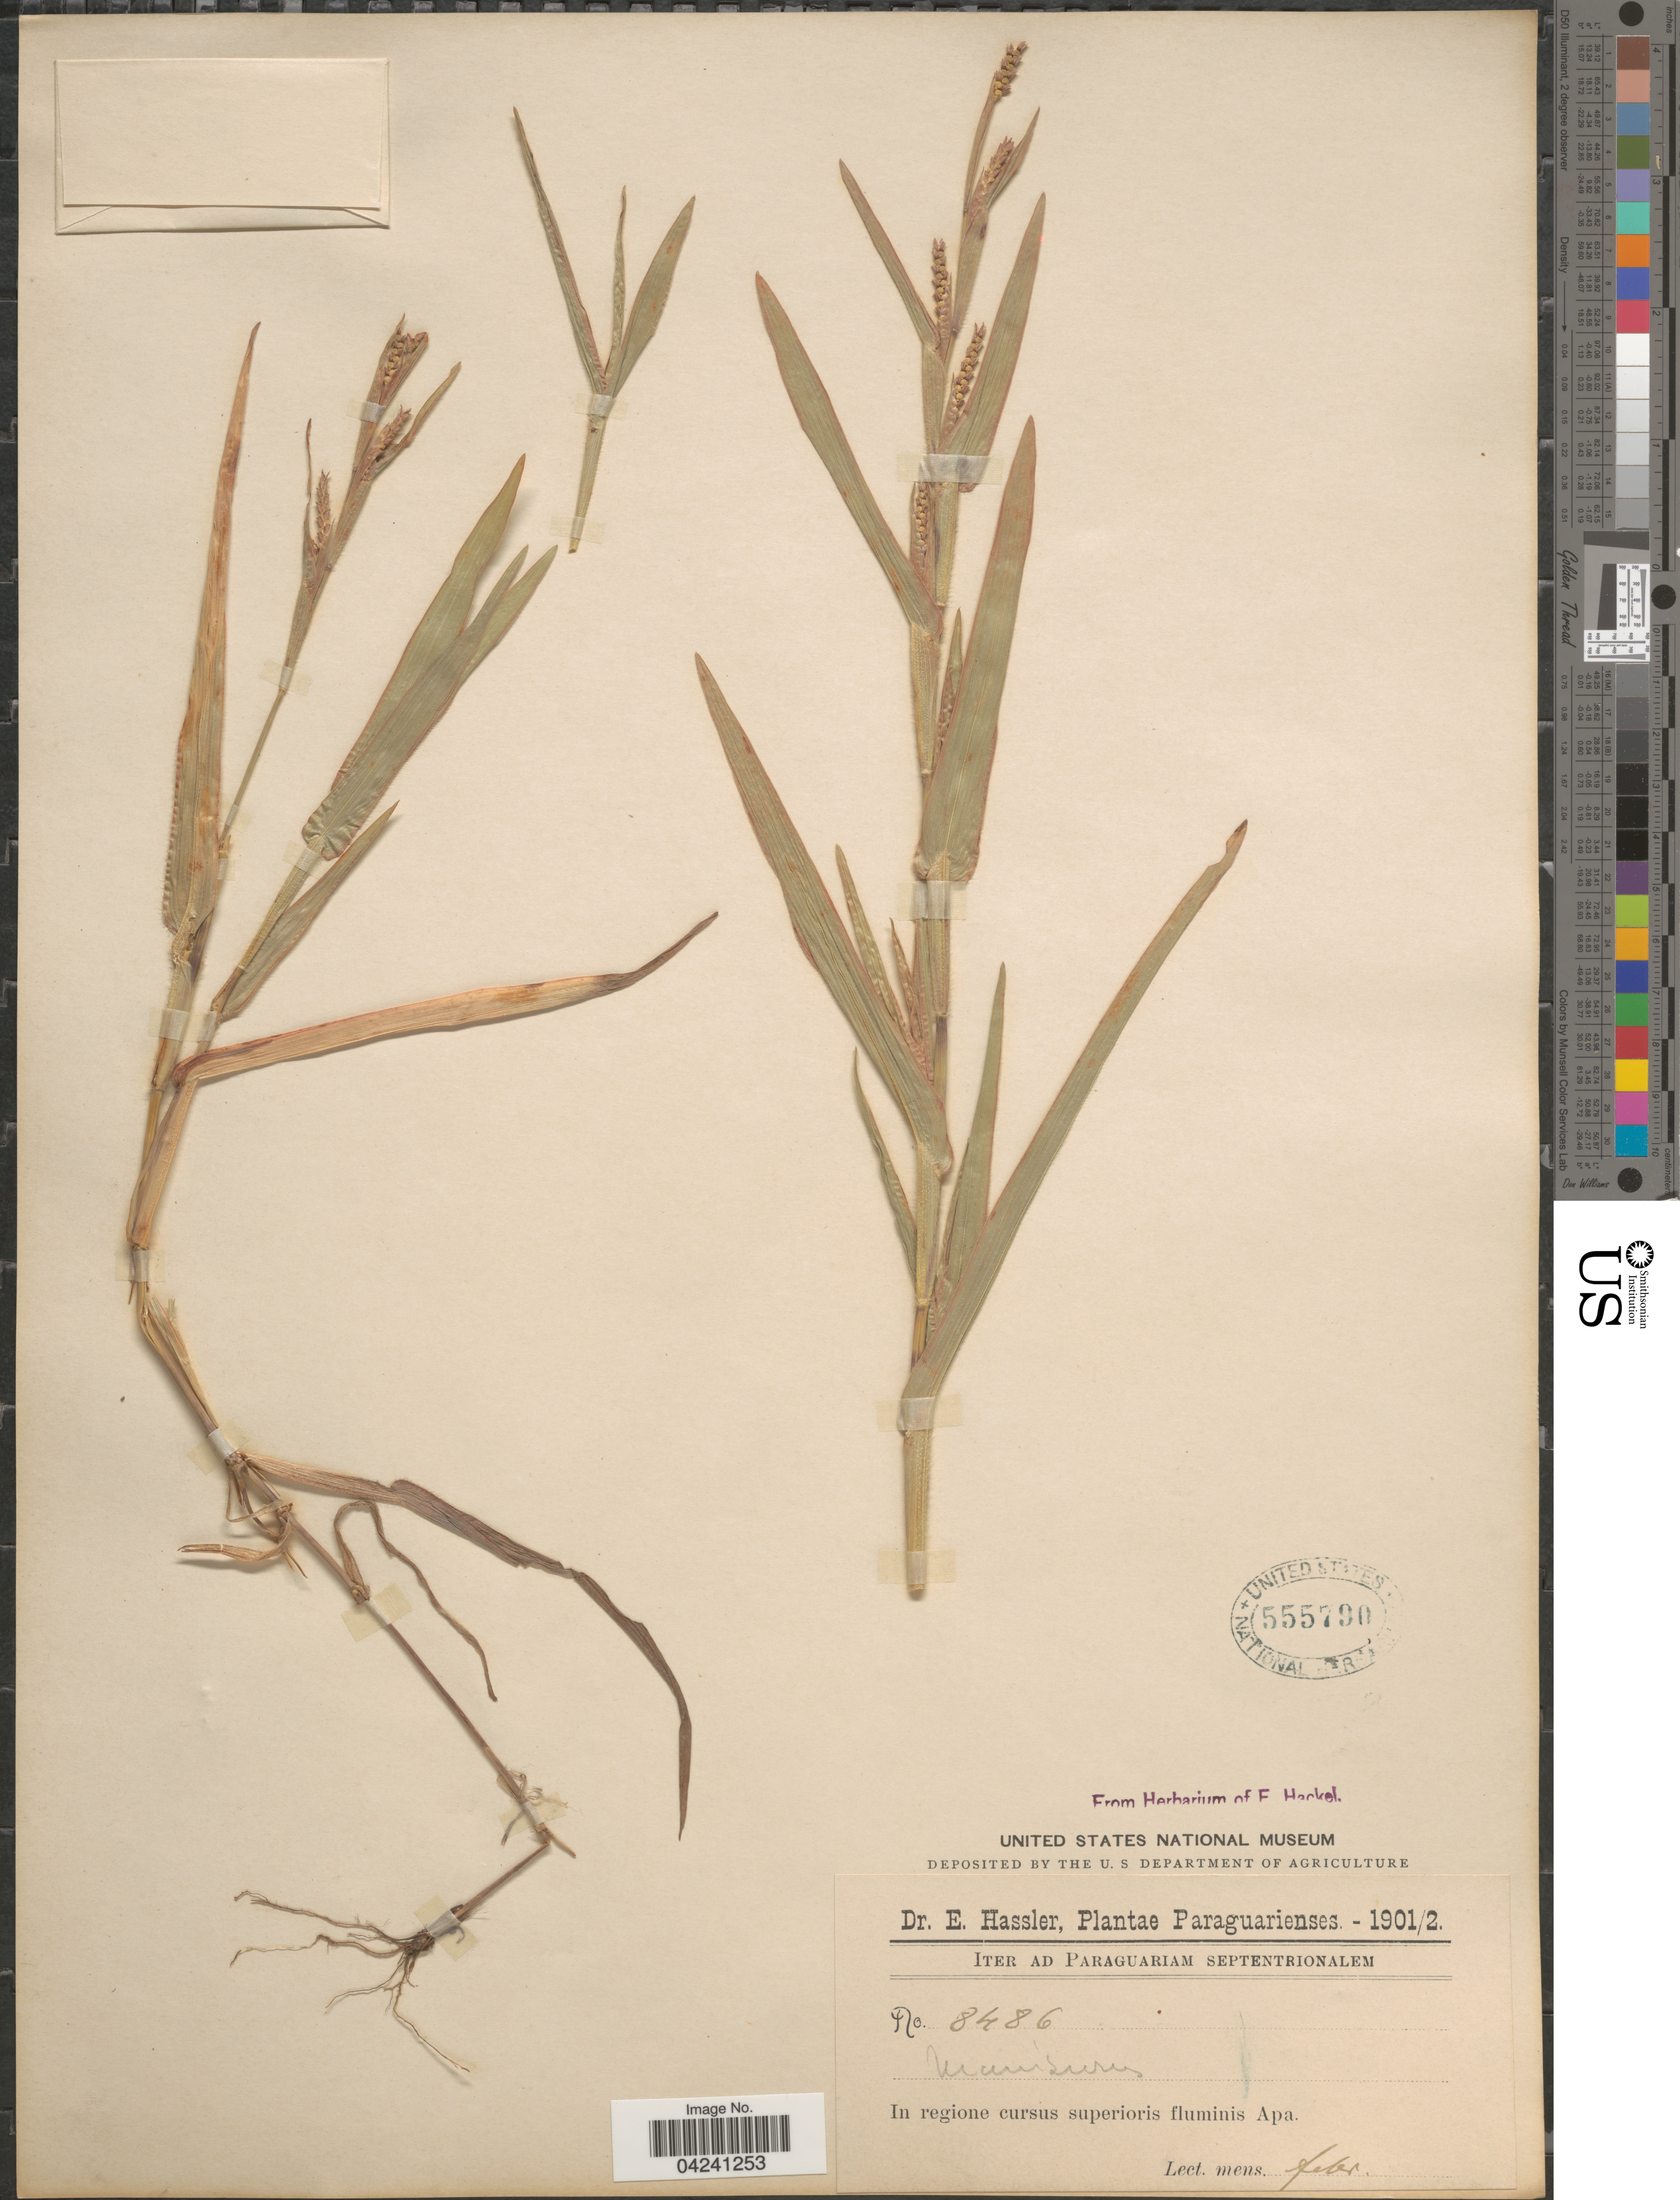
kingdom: Plantae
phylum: Tracheophyta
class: Liliopsida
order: Poales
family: Poaceae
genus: Hackelochloa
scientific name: Hackelochloa granularis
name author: (L.) Kuntze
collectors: E. Hassler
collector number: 8486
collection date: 1901-02/1902-02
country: Paraguay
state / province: Paraguari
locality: Paraguarienses. Iter ad Paraguariam Septentrionalem. In regione cursus superioris fluminis Apa.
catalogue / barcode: US 555790